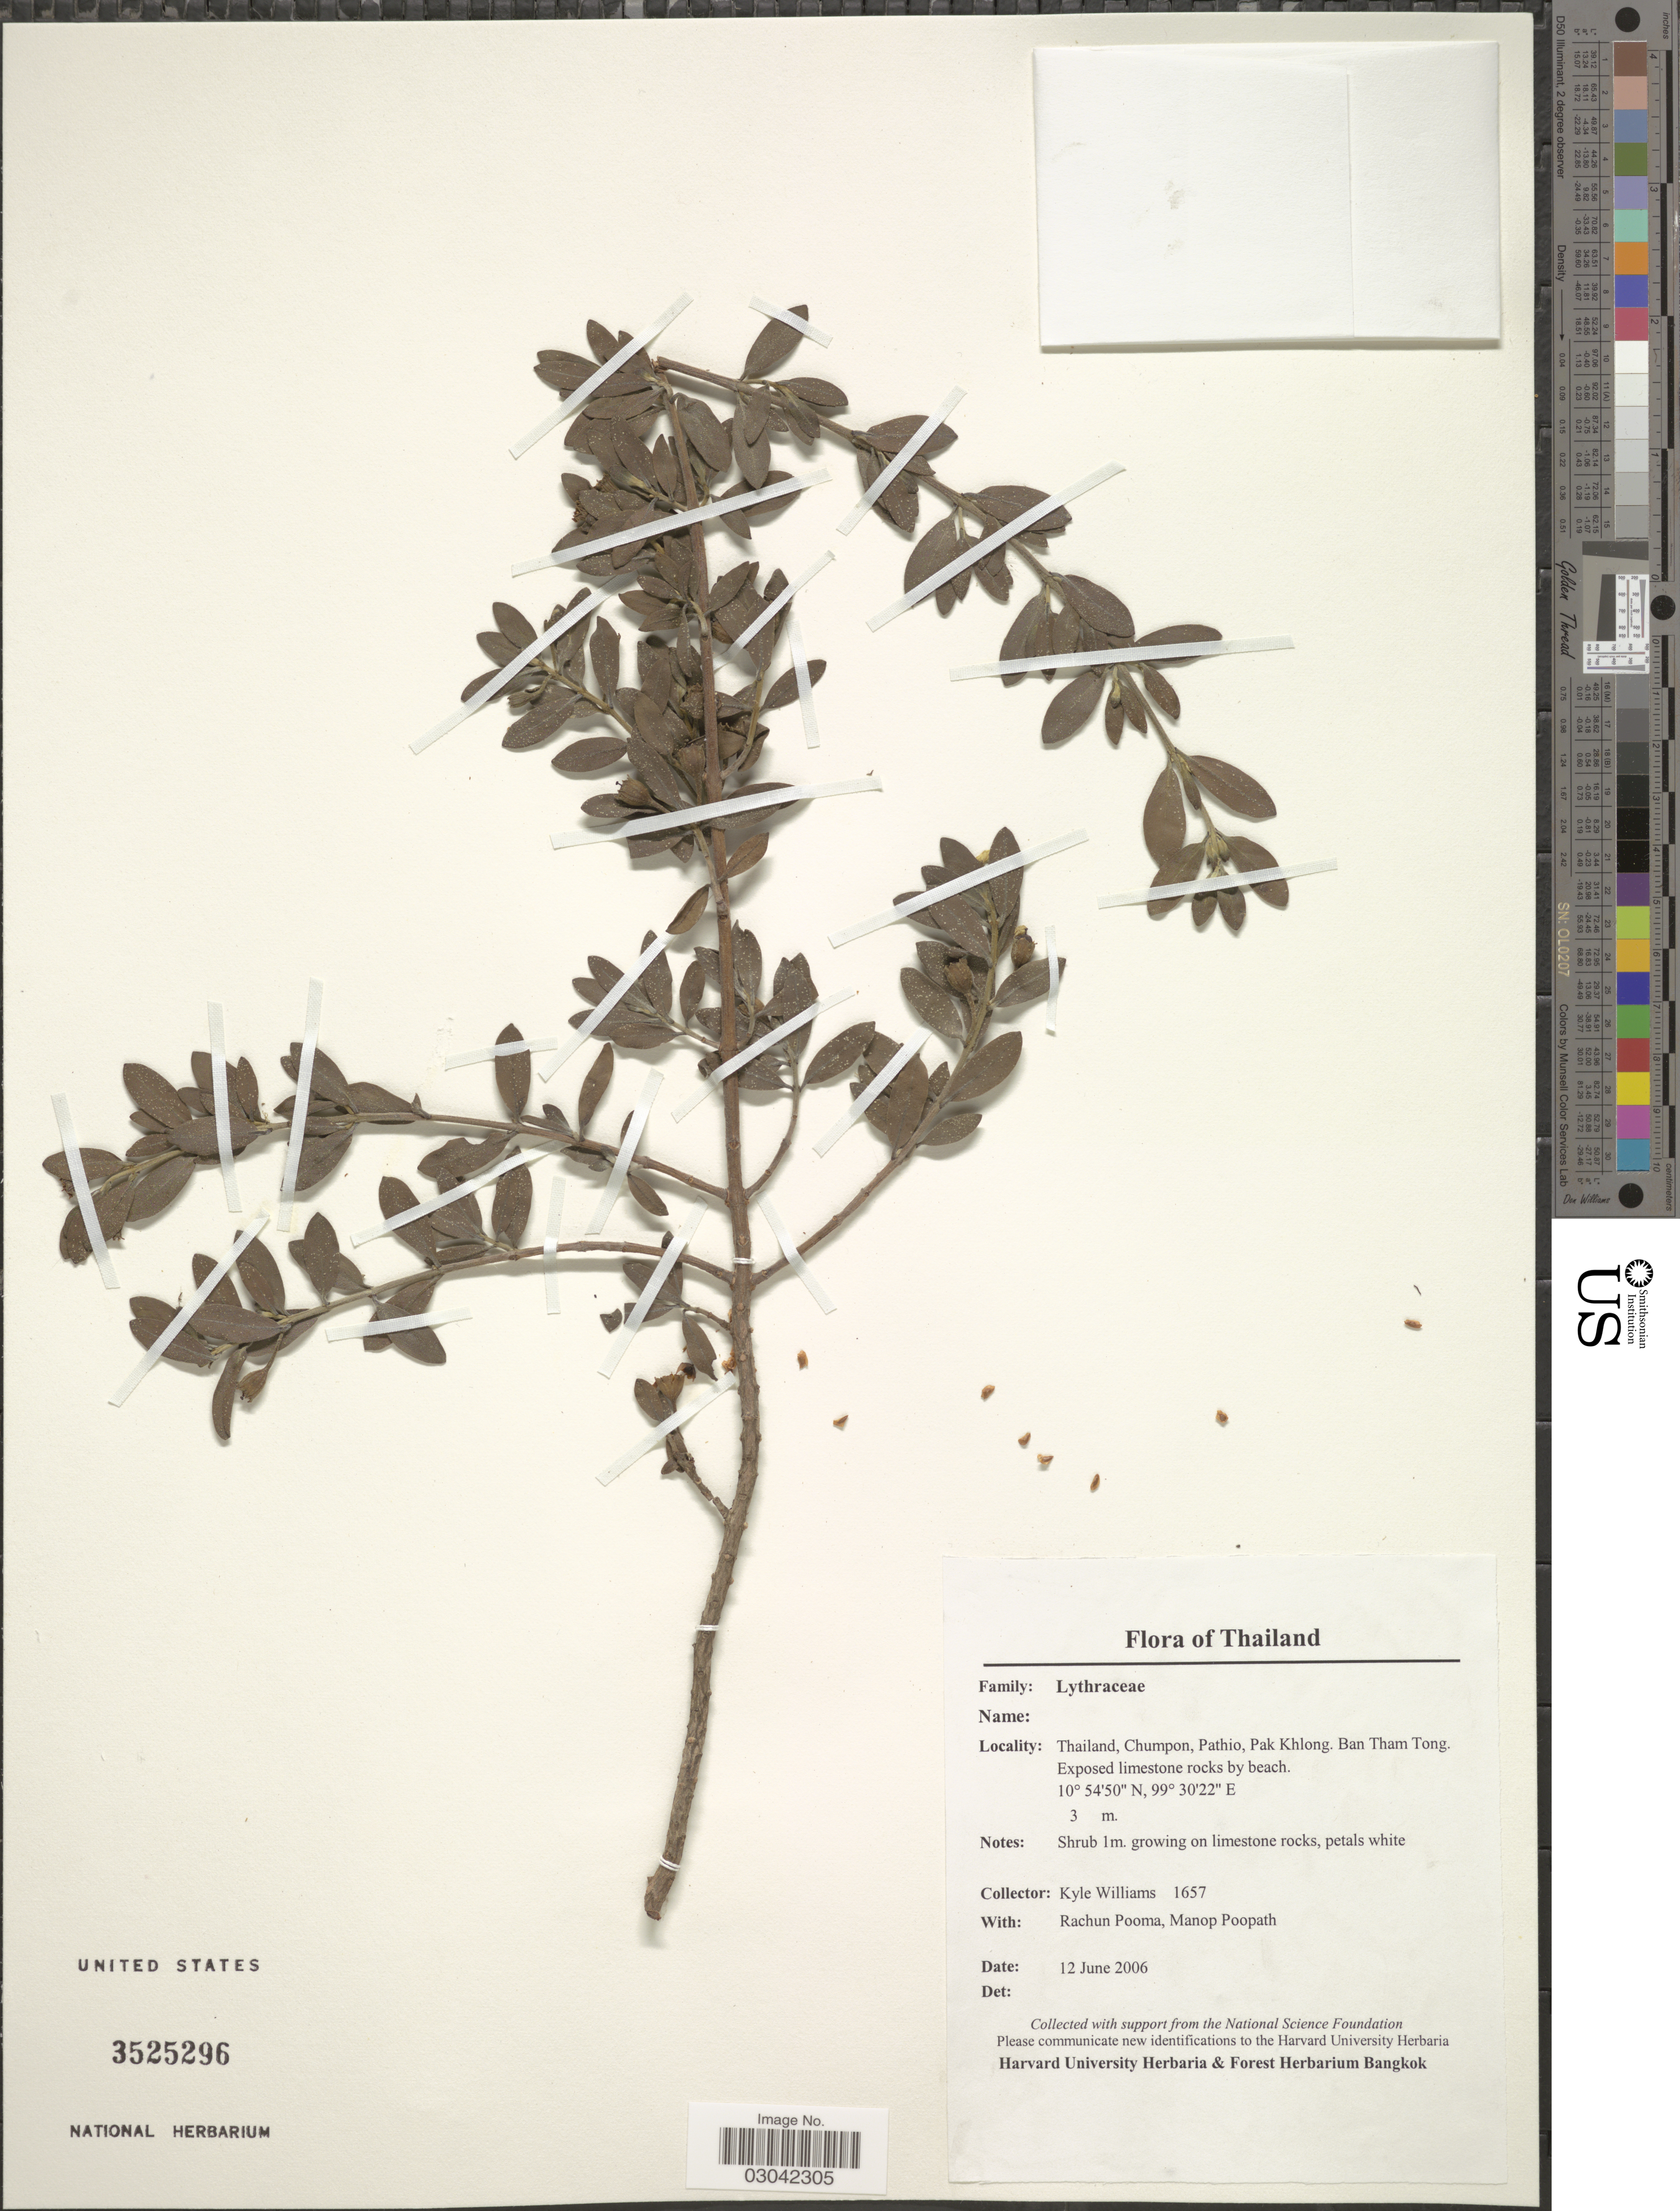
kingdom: Plantae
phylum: Tracheophyta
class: Magnoliopsida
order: Myrtales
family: Lythraceae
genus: Pemphis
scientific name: Pemphis acidula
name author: J.R. Forst. & G. Forst.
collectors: K. J. Williams, R. Pooma & M. Poopath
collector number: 1657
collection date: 2006-06-12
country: Thailand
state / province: Chumpon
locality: Pathio, Pak Khlong. Ban Tham Tong.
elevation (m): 3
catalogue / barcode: US 3525296